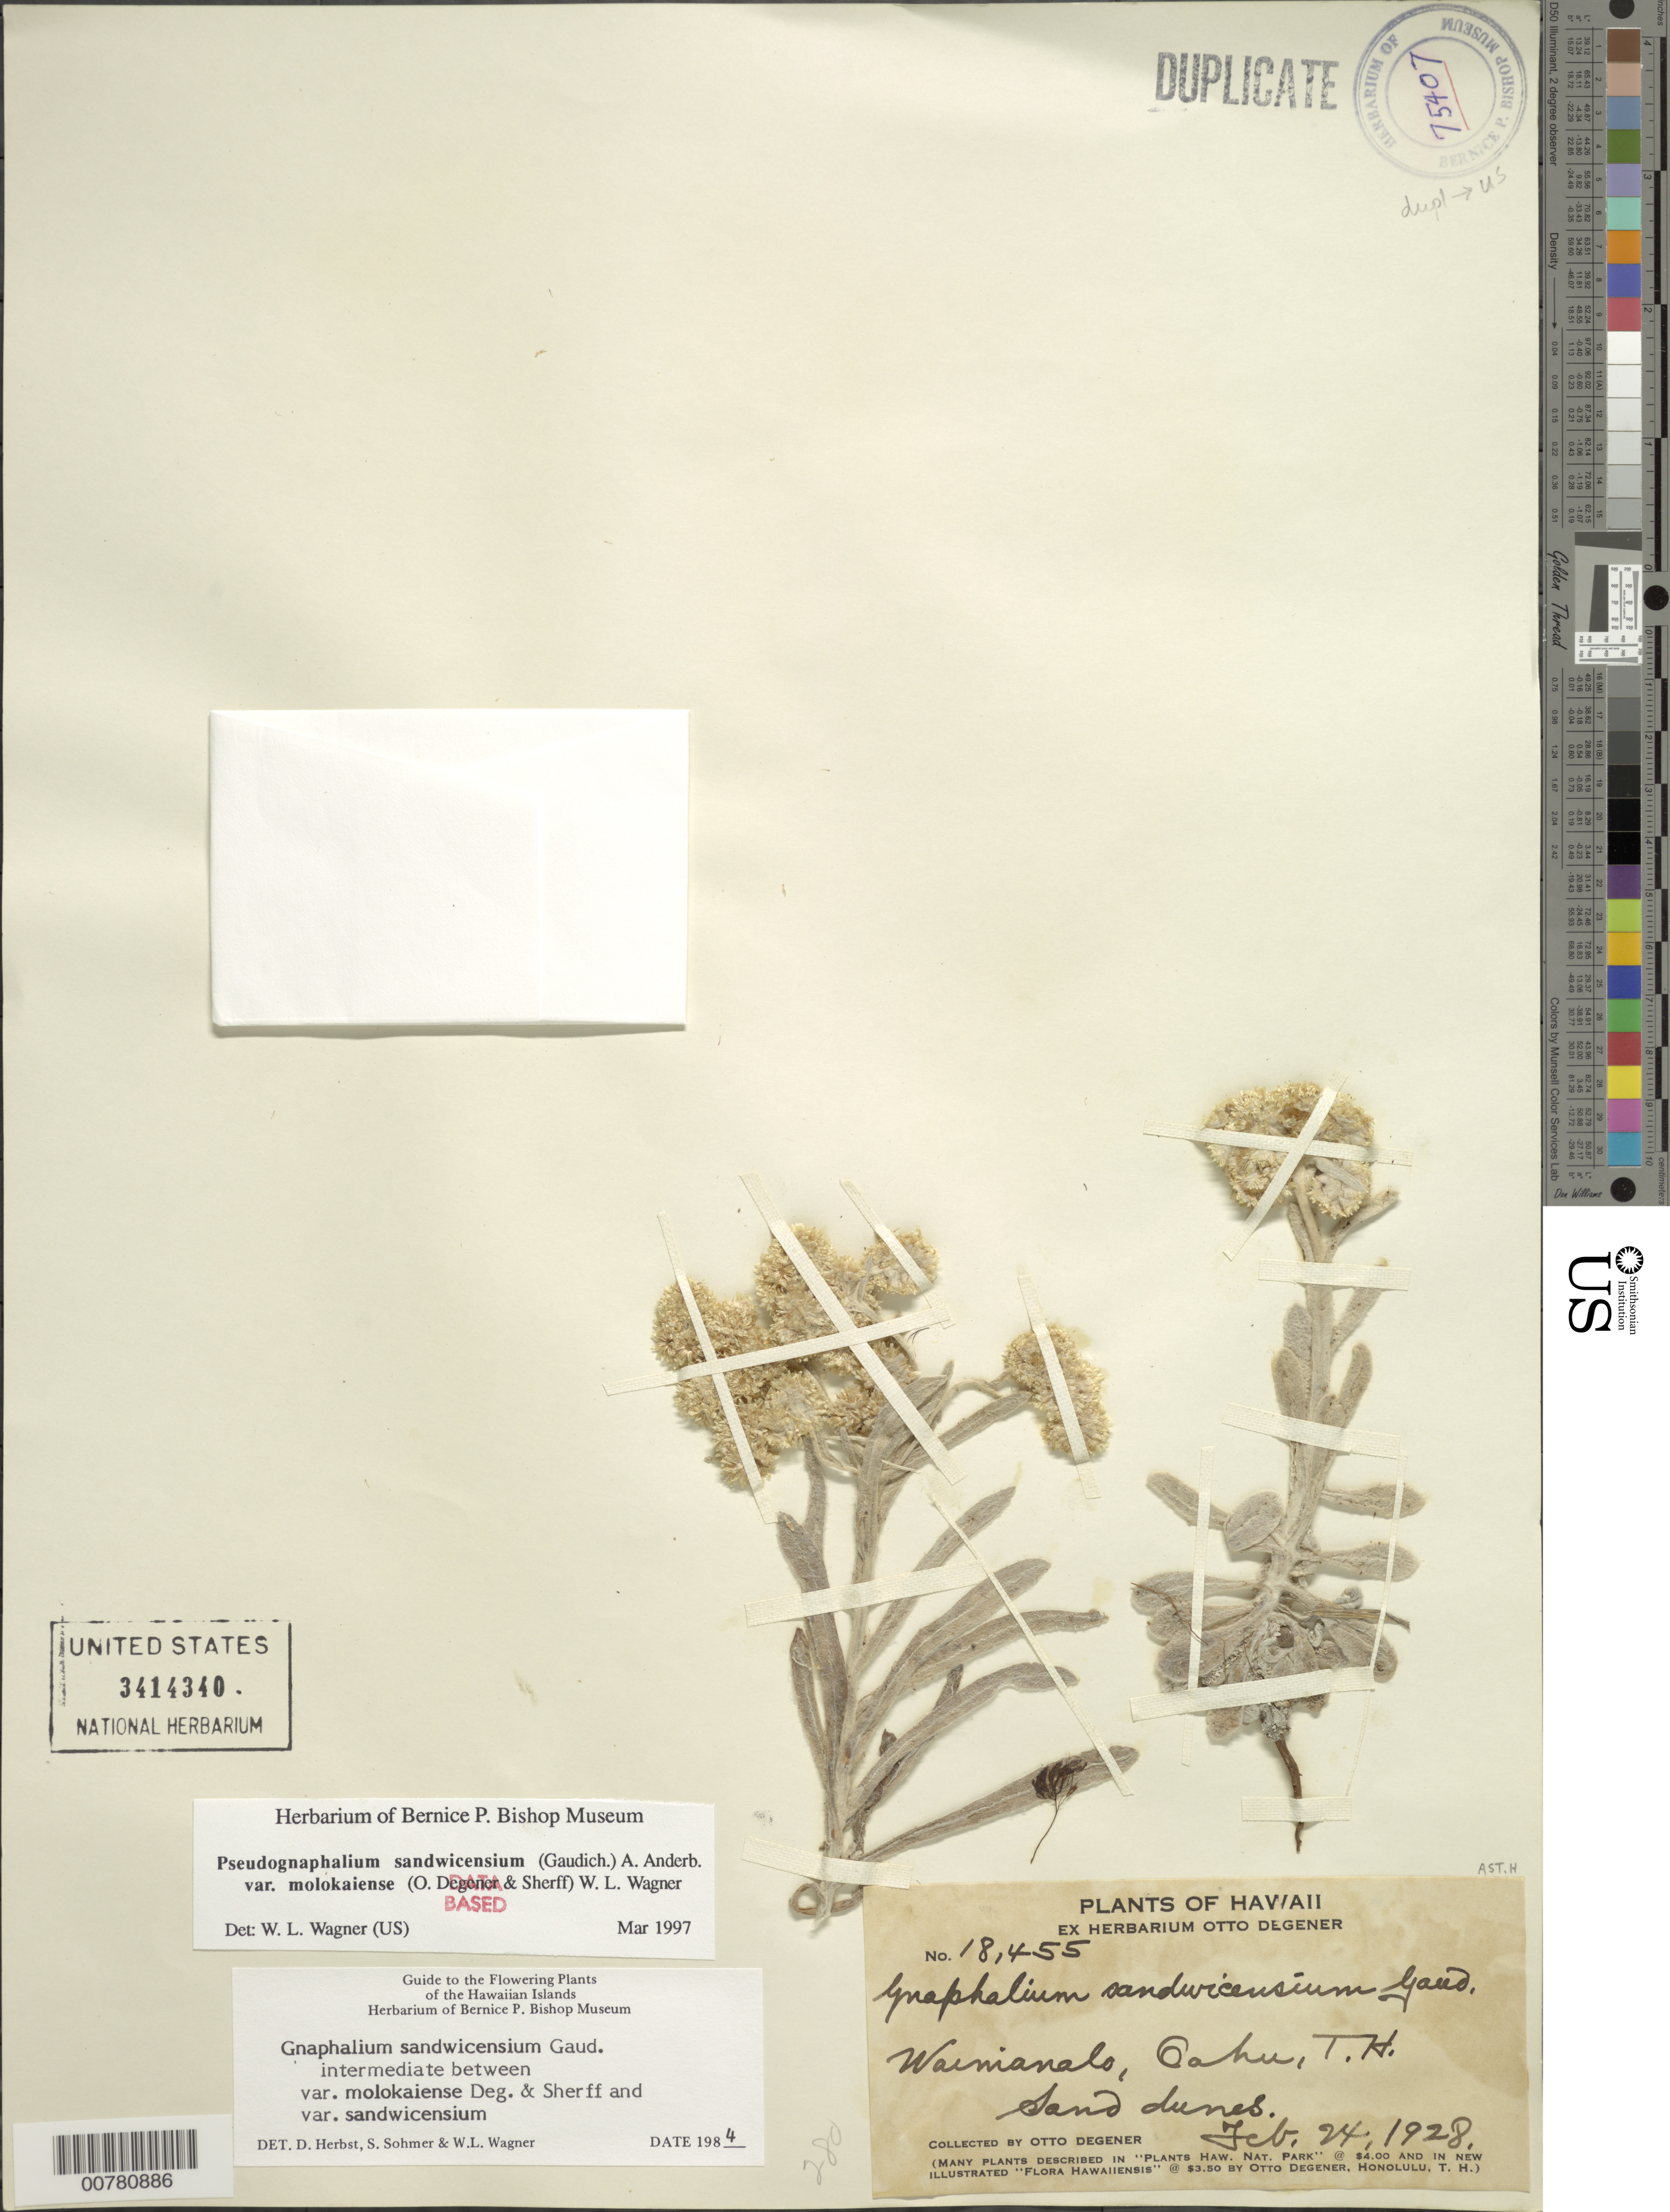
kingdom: Plantae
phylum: Tracheophyta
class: Magnoliopsida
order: Asterales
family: Asteraceae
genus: Pseudognaphalium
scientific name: Pseudognaphalium sandwicensium var. molokaiense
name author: (O. Deg. & Sherff) W.L. Wagner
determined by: Wagner, W. L., (BOT), Smithsonian Institution - National Museum of Natural History (UNITED STATES)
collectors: O. Degener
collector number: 18455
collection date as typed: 24 Feb 1928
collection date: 1928-02-24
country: United States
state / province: Hawaii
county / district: Honolulu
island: Oahu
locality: Waimanalo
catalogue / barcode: US 3414340